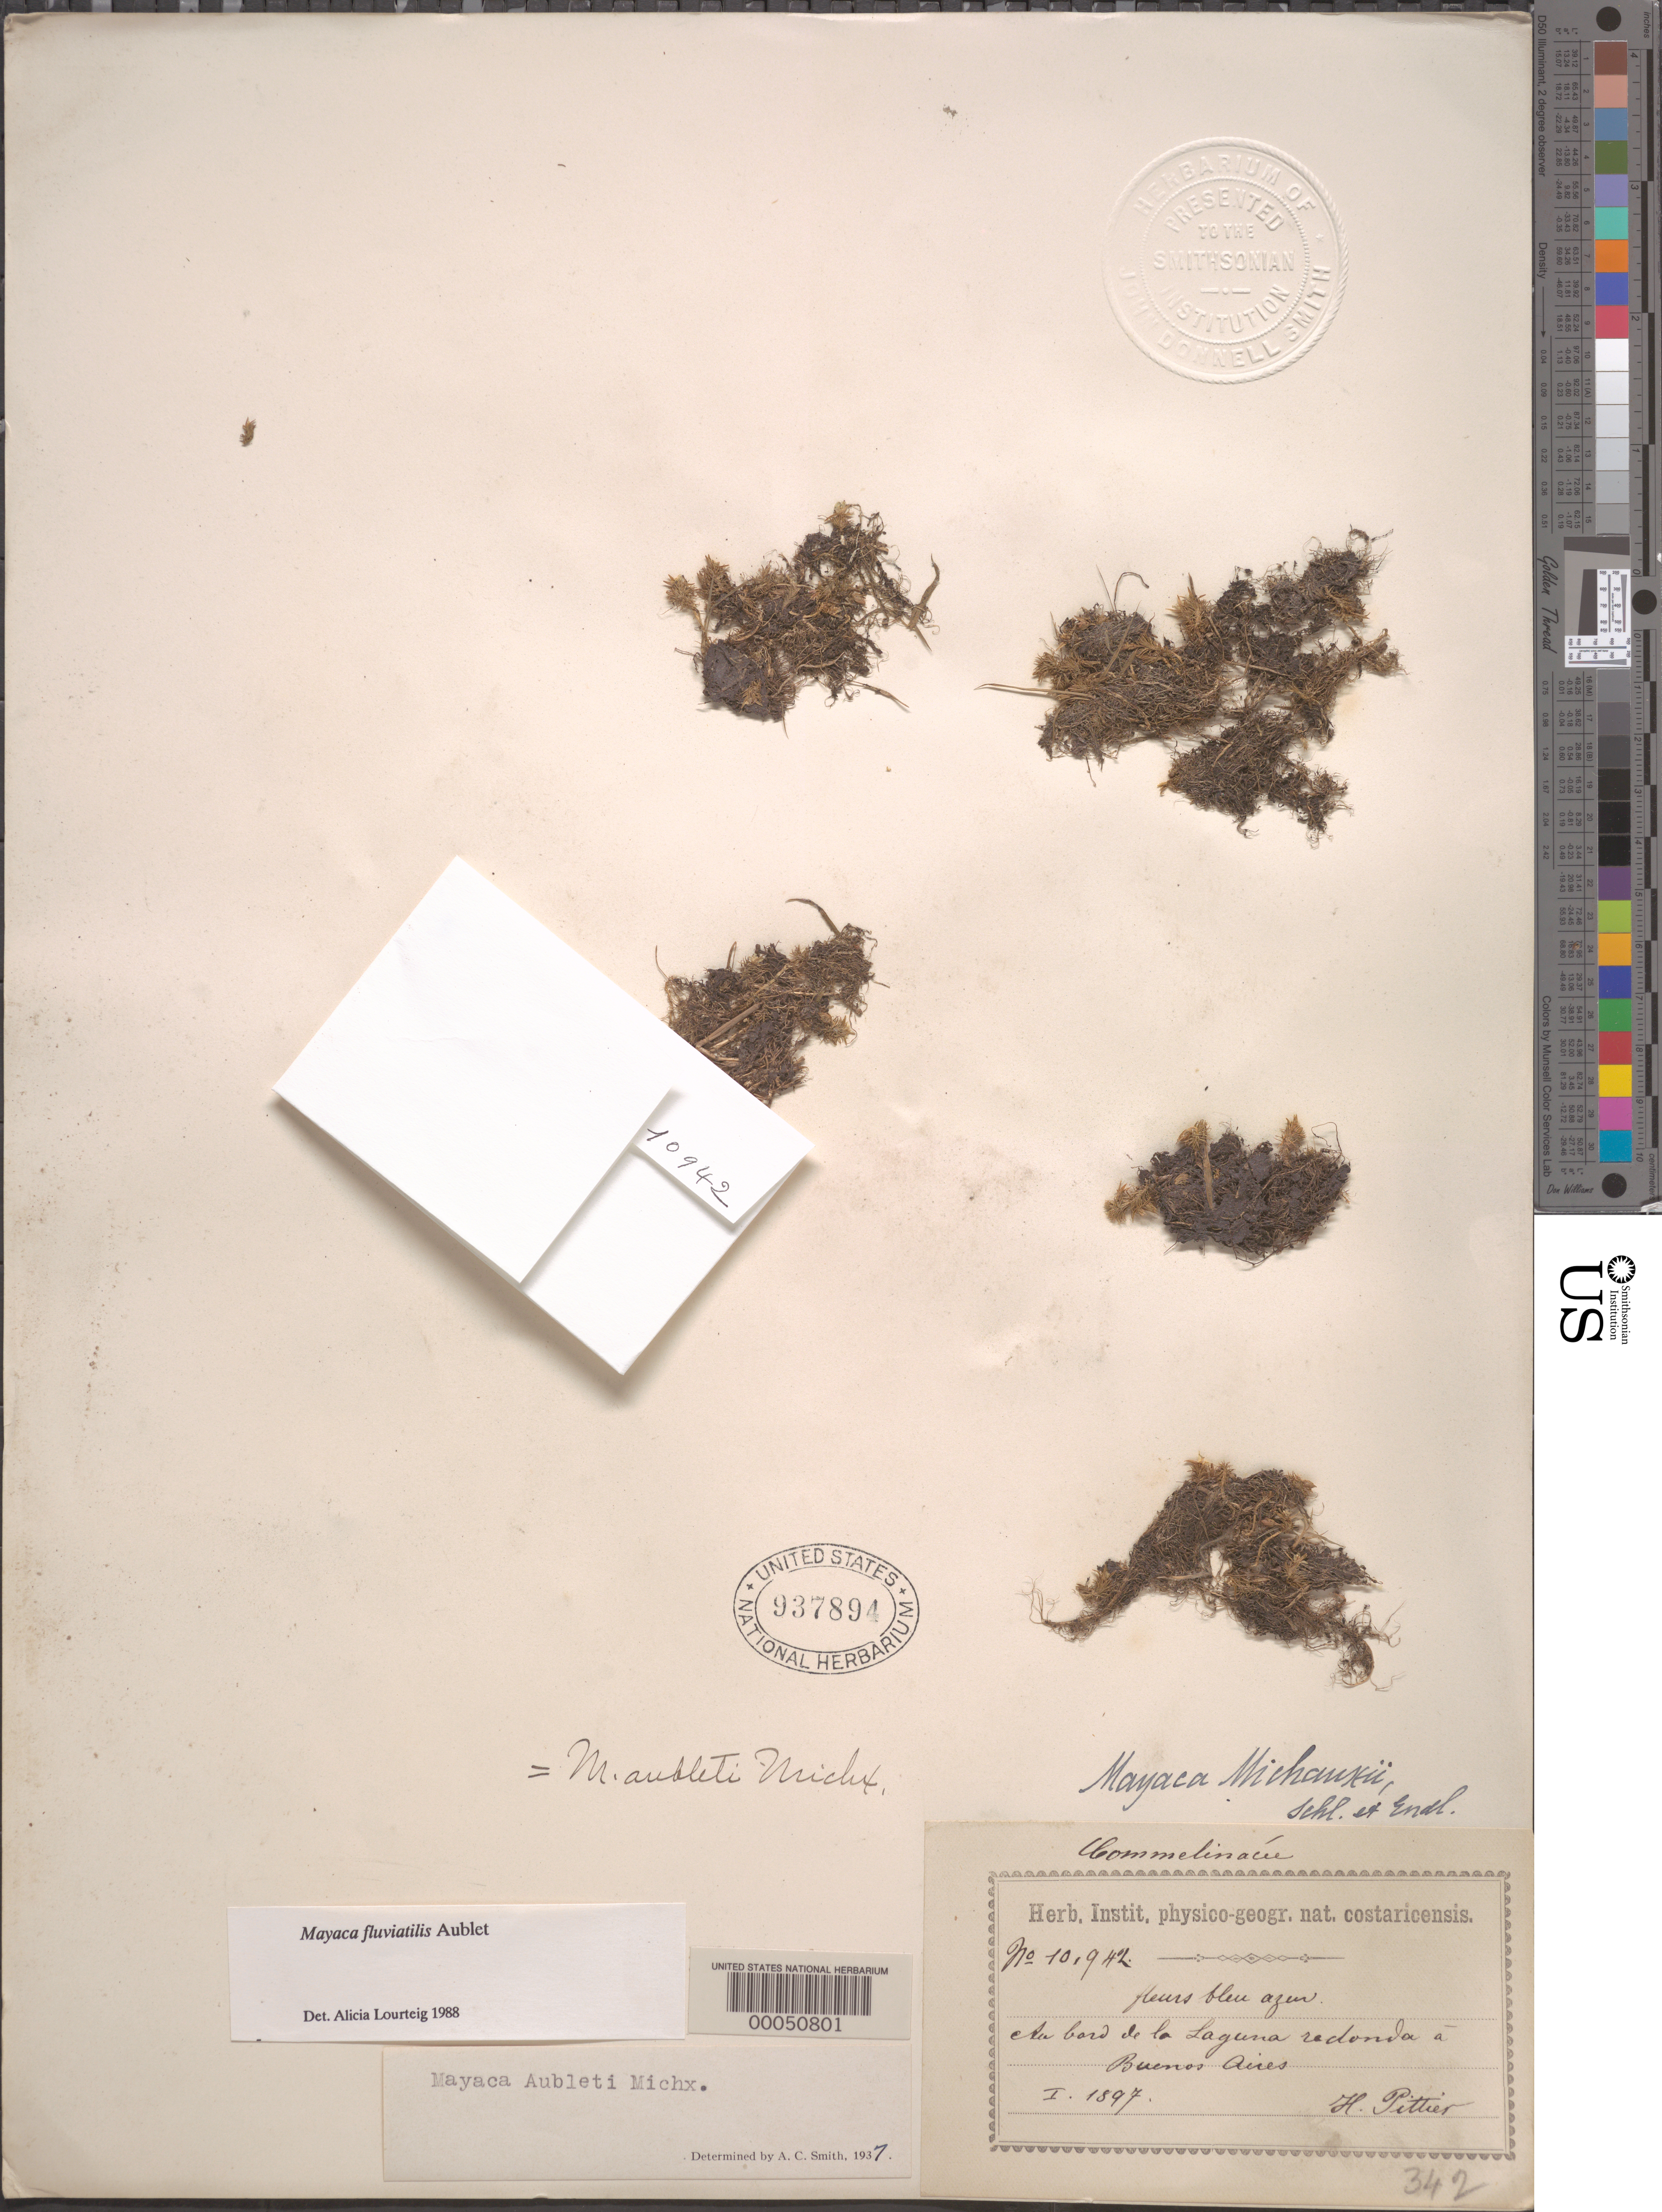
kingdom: Plantae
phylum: Tracheophyta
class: Liliopsida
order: Poales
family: Mayacaceae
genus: Mayaca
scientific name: Mayaca fluviatilis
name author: Aubl.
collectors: H. F. Pittier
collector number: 10942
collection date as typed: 1897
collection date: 1897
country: Costa Rica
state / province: Puntarenas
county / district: Buenos Aires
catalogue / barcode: US 937894